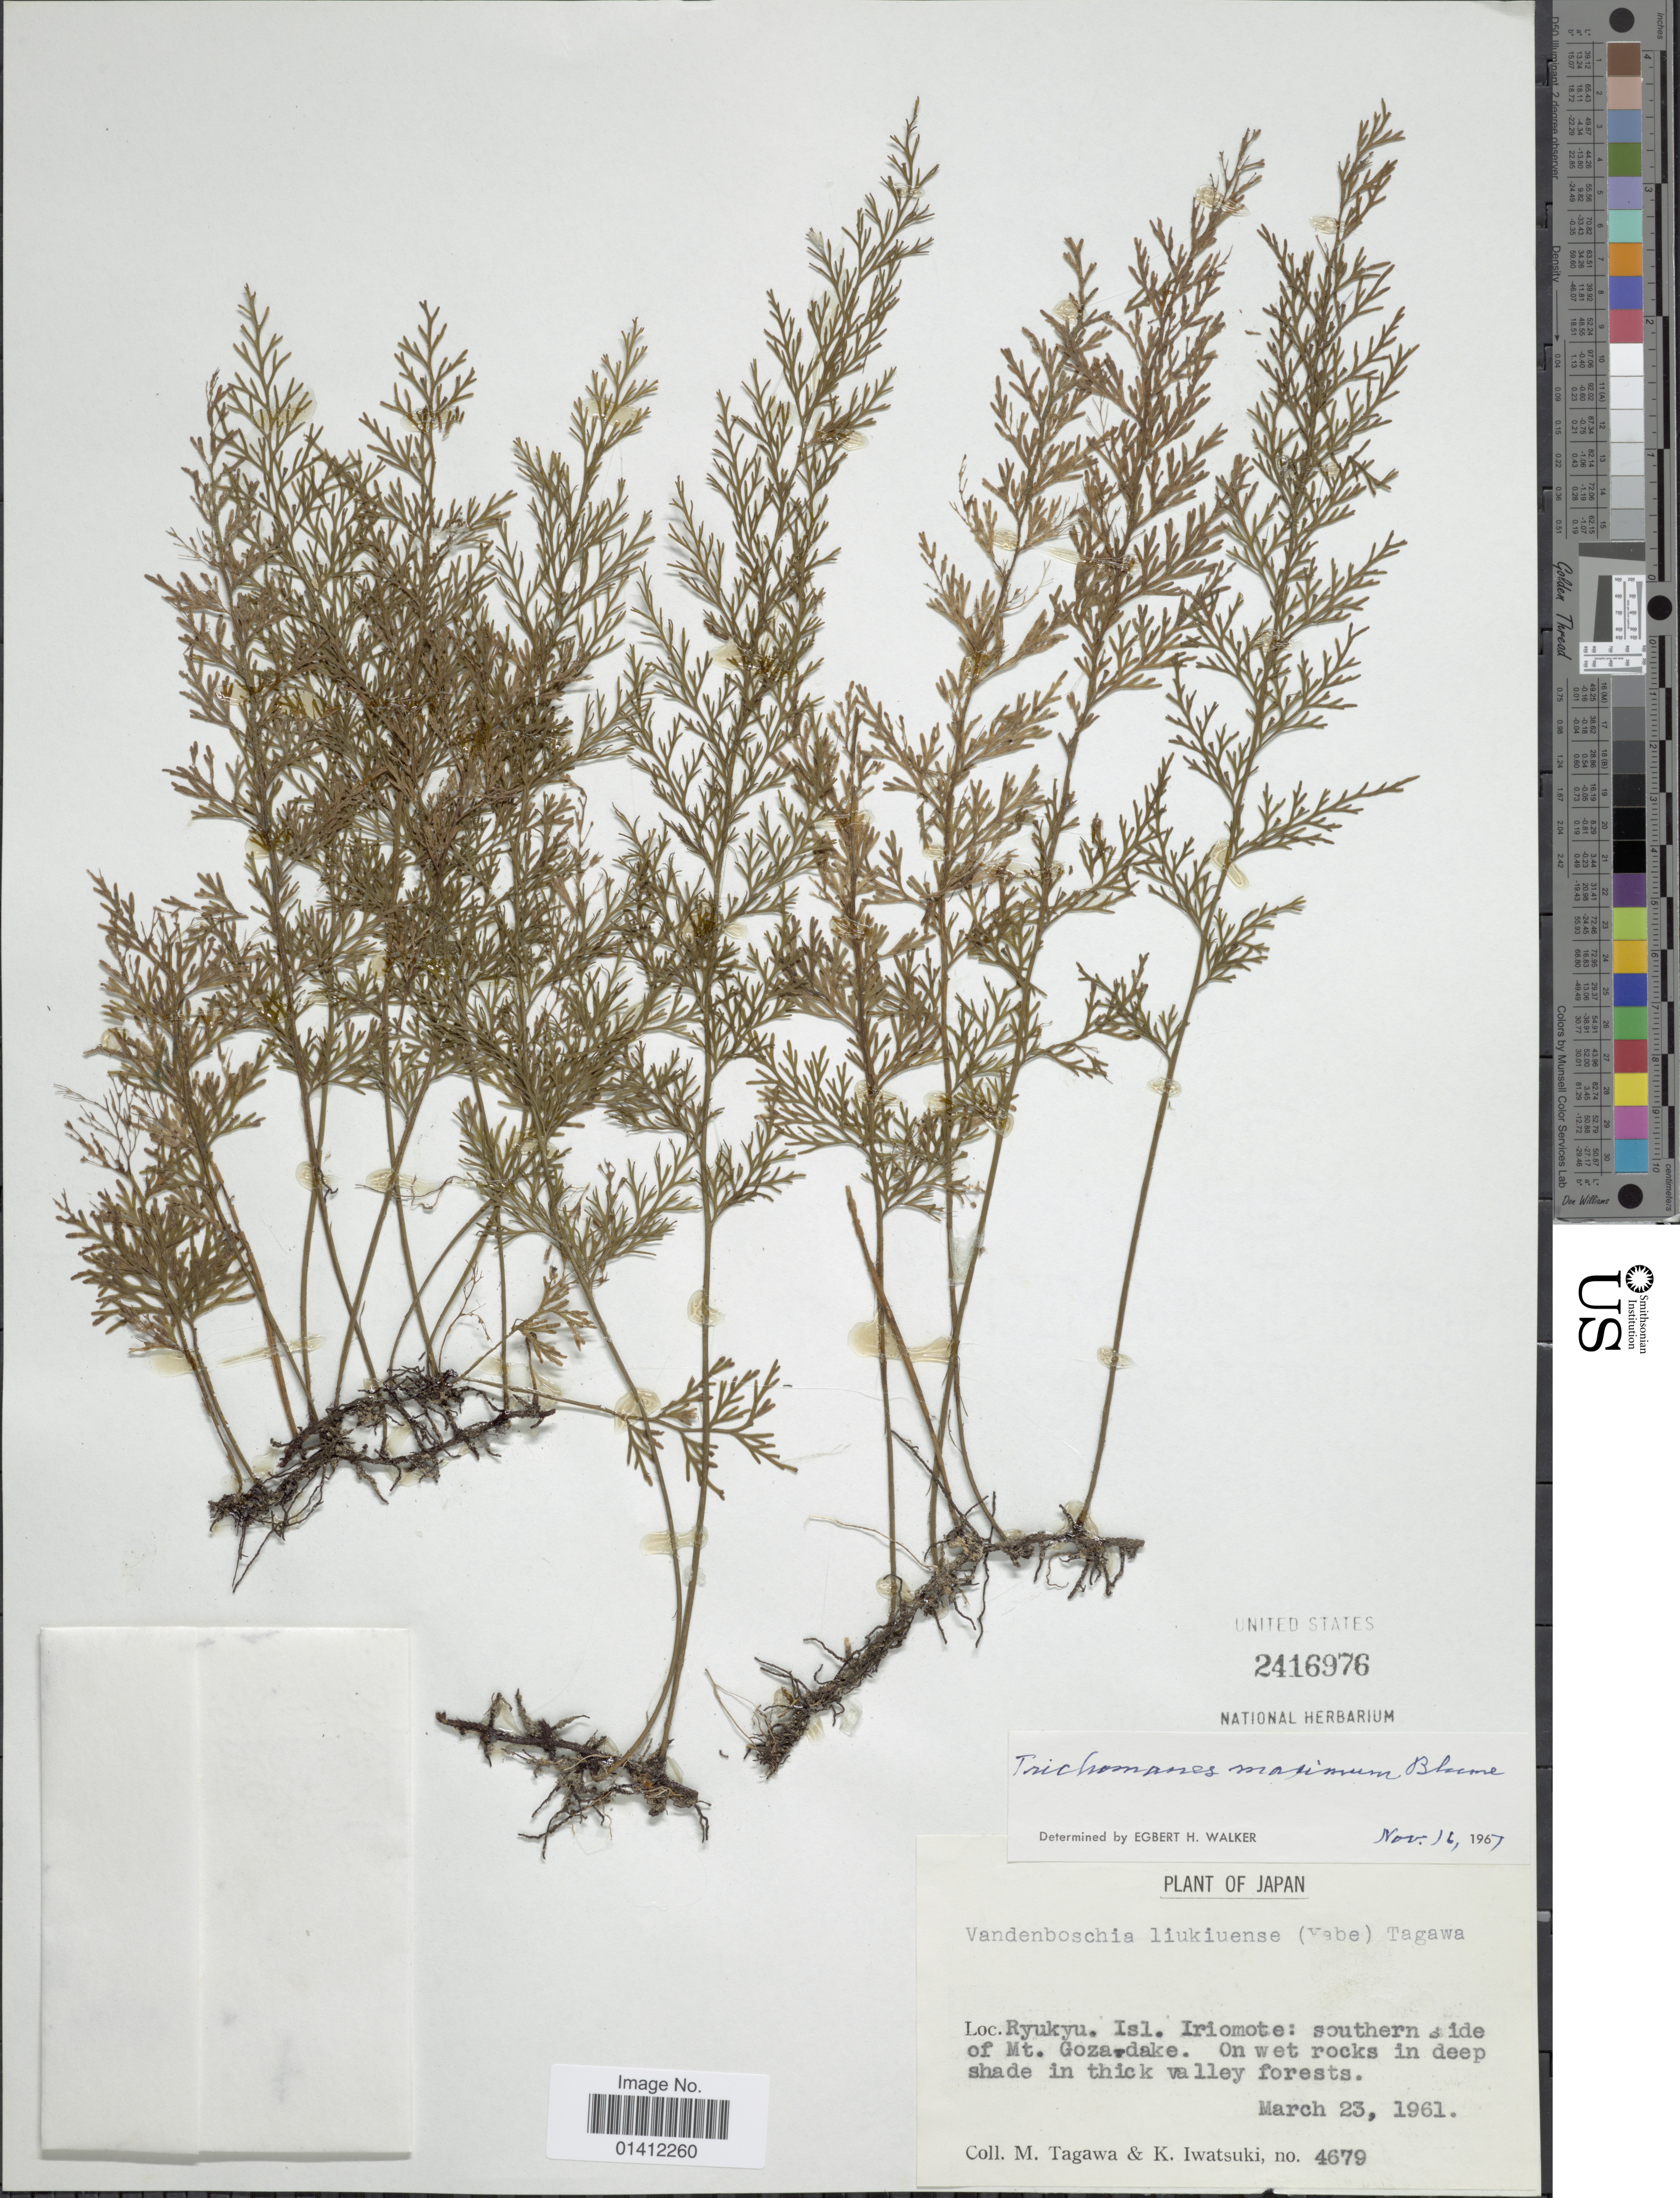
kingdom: Plantae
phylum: Tracheophyta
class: Polypodiopsida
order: Hymenophyllales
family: Hymenophyllaceae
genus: Vandenboschia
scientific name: Vandenboschia maxima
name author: (Blume) Copel.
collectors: M. Tagawa & K. Iwatsuki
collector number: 4679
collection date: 1961-03-23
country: Japan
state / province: Okinawa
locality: Ryukyu Isl. Iriomote: southern side of Mt. Goza-dake. On wet rocks in deep shade in thick valley forests.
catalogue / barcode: US 2416976